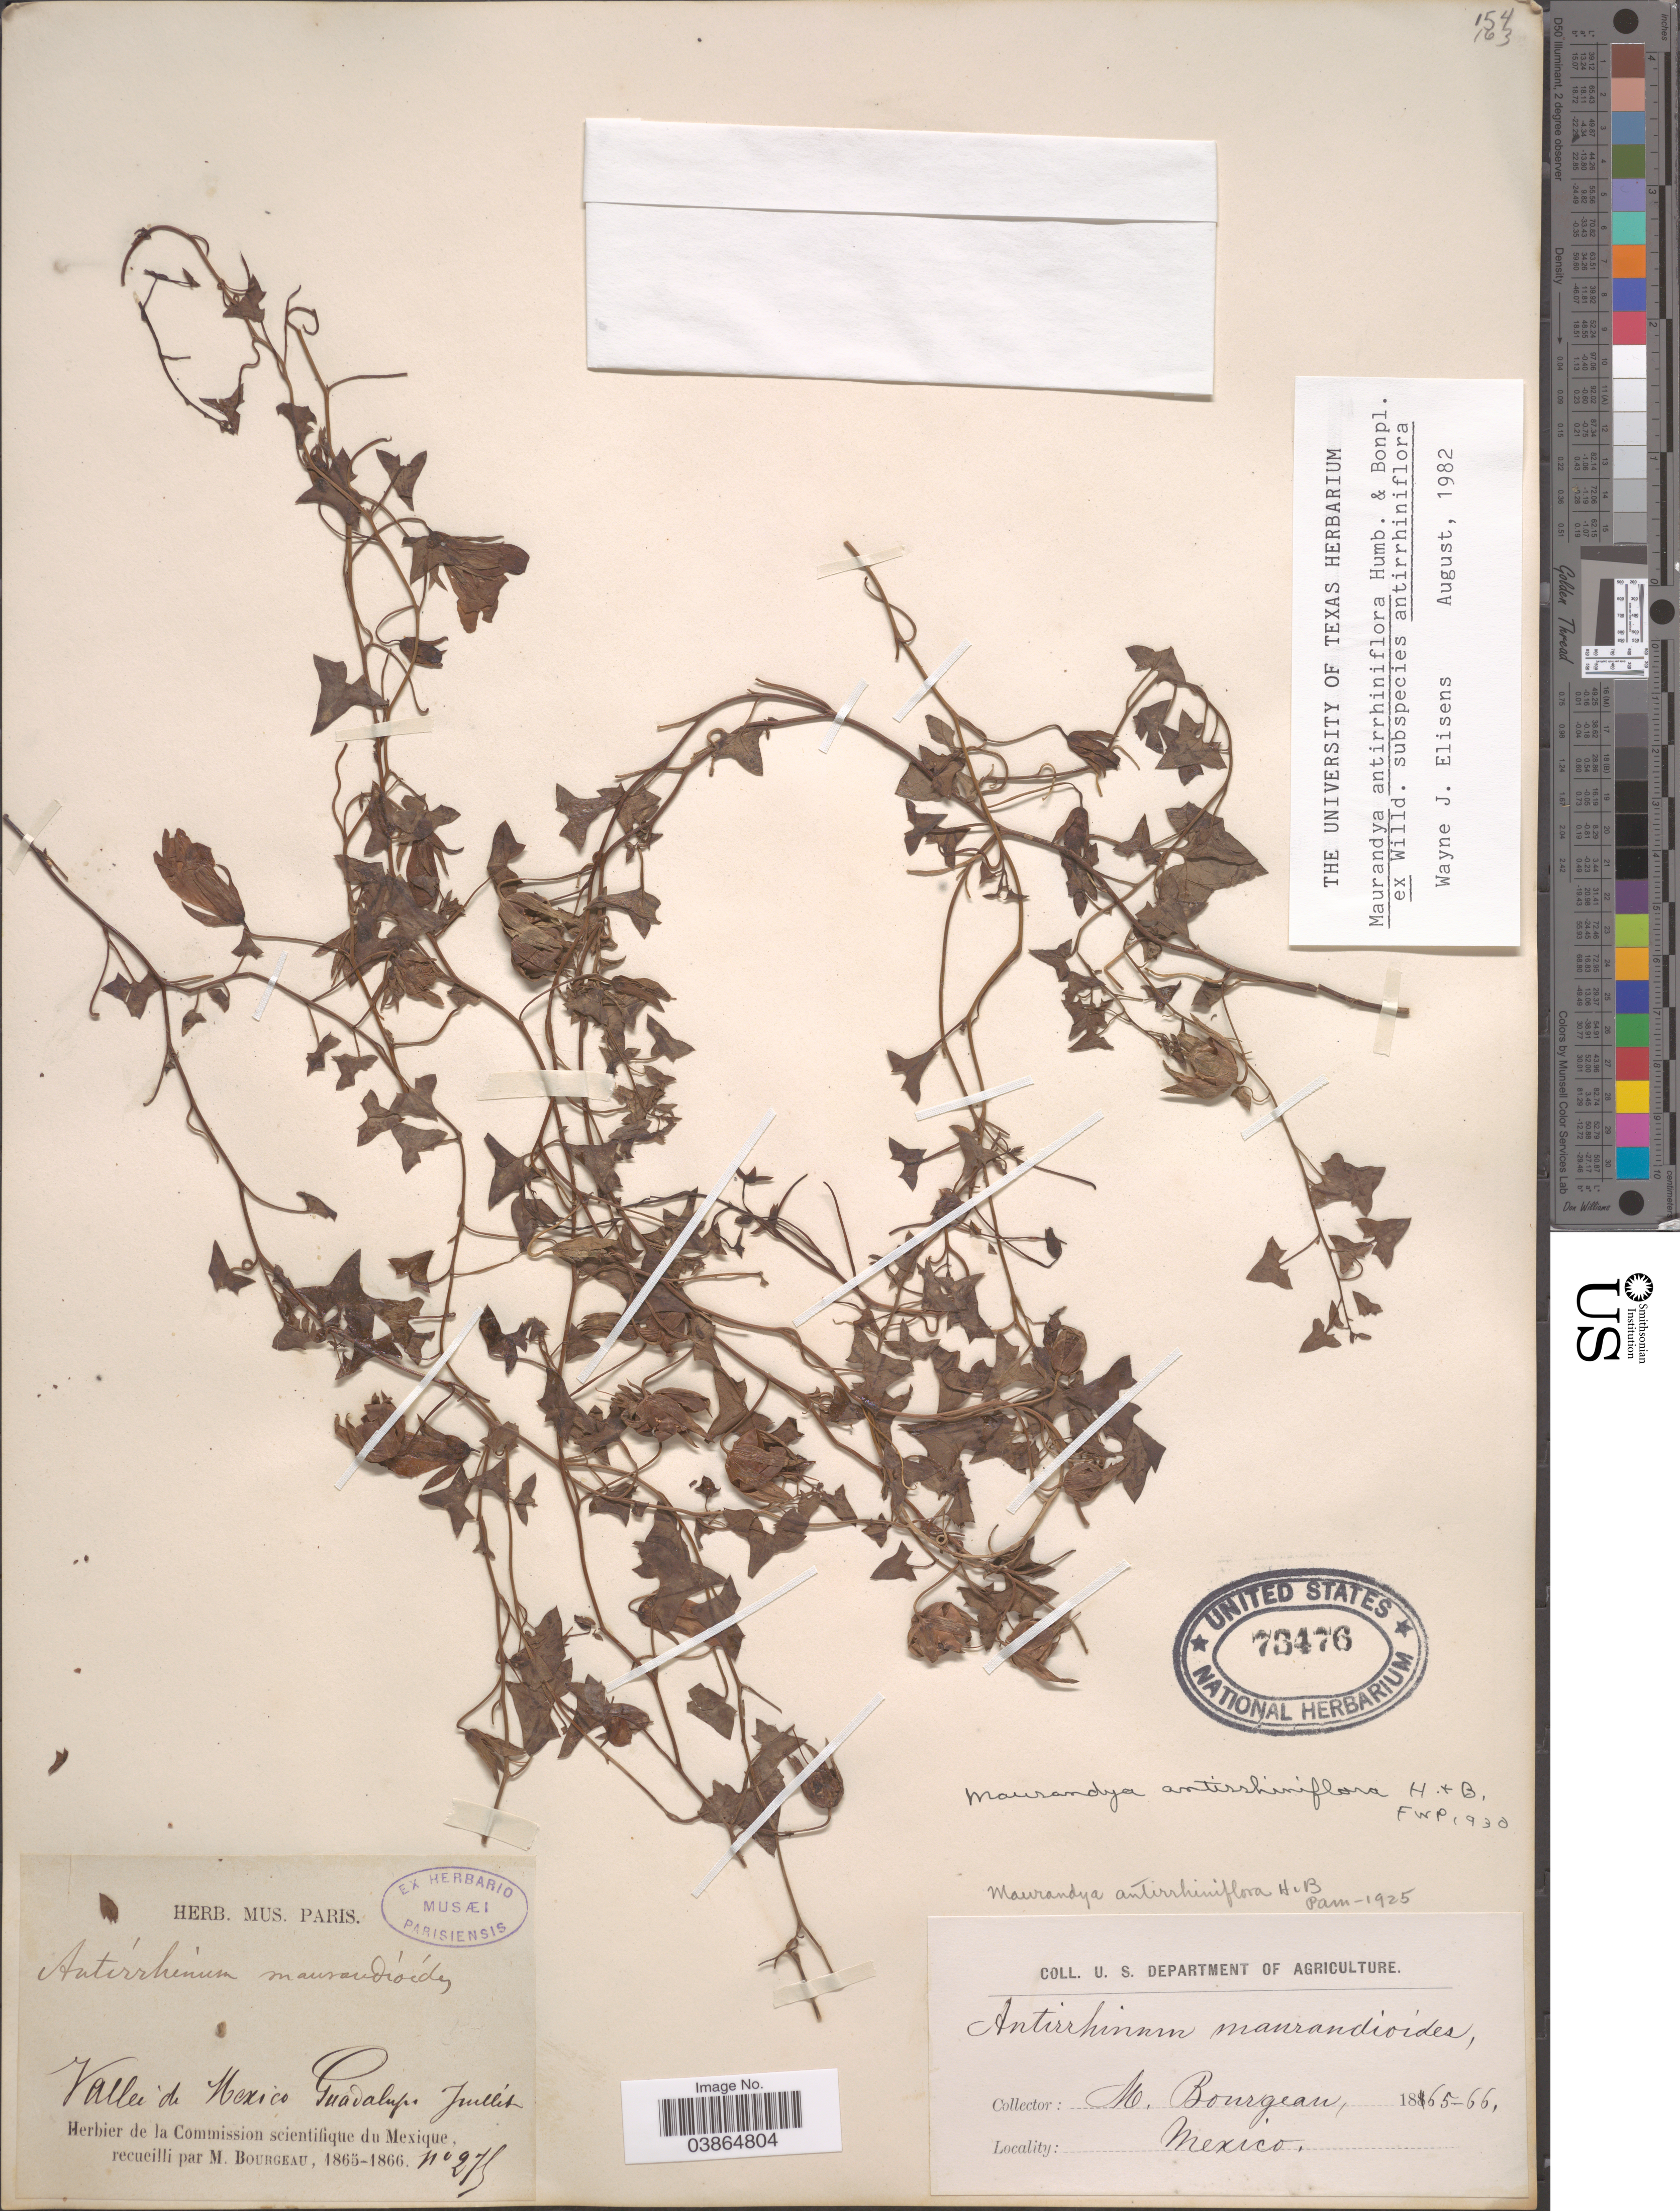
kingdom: Plantae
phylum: Tracheophyta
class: Magnoliopsida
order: Lamiales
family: Plantaginaceae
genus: Maurandya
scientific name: Maurandya antirrhiniflora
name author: Humb. & Bonpl. ex Willd.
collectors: M. Bourgeau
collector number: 275*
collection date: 1865-07/1866-07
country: Mexico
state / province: Baja California Norte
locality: Valleé de Mexico Guadalupe.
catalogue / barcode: US 73476